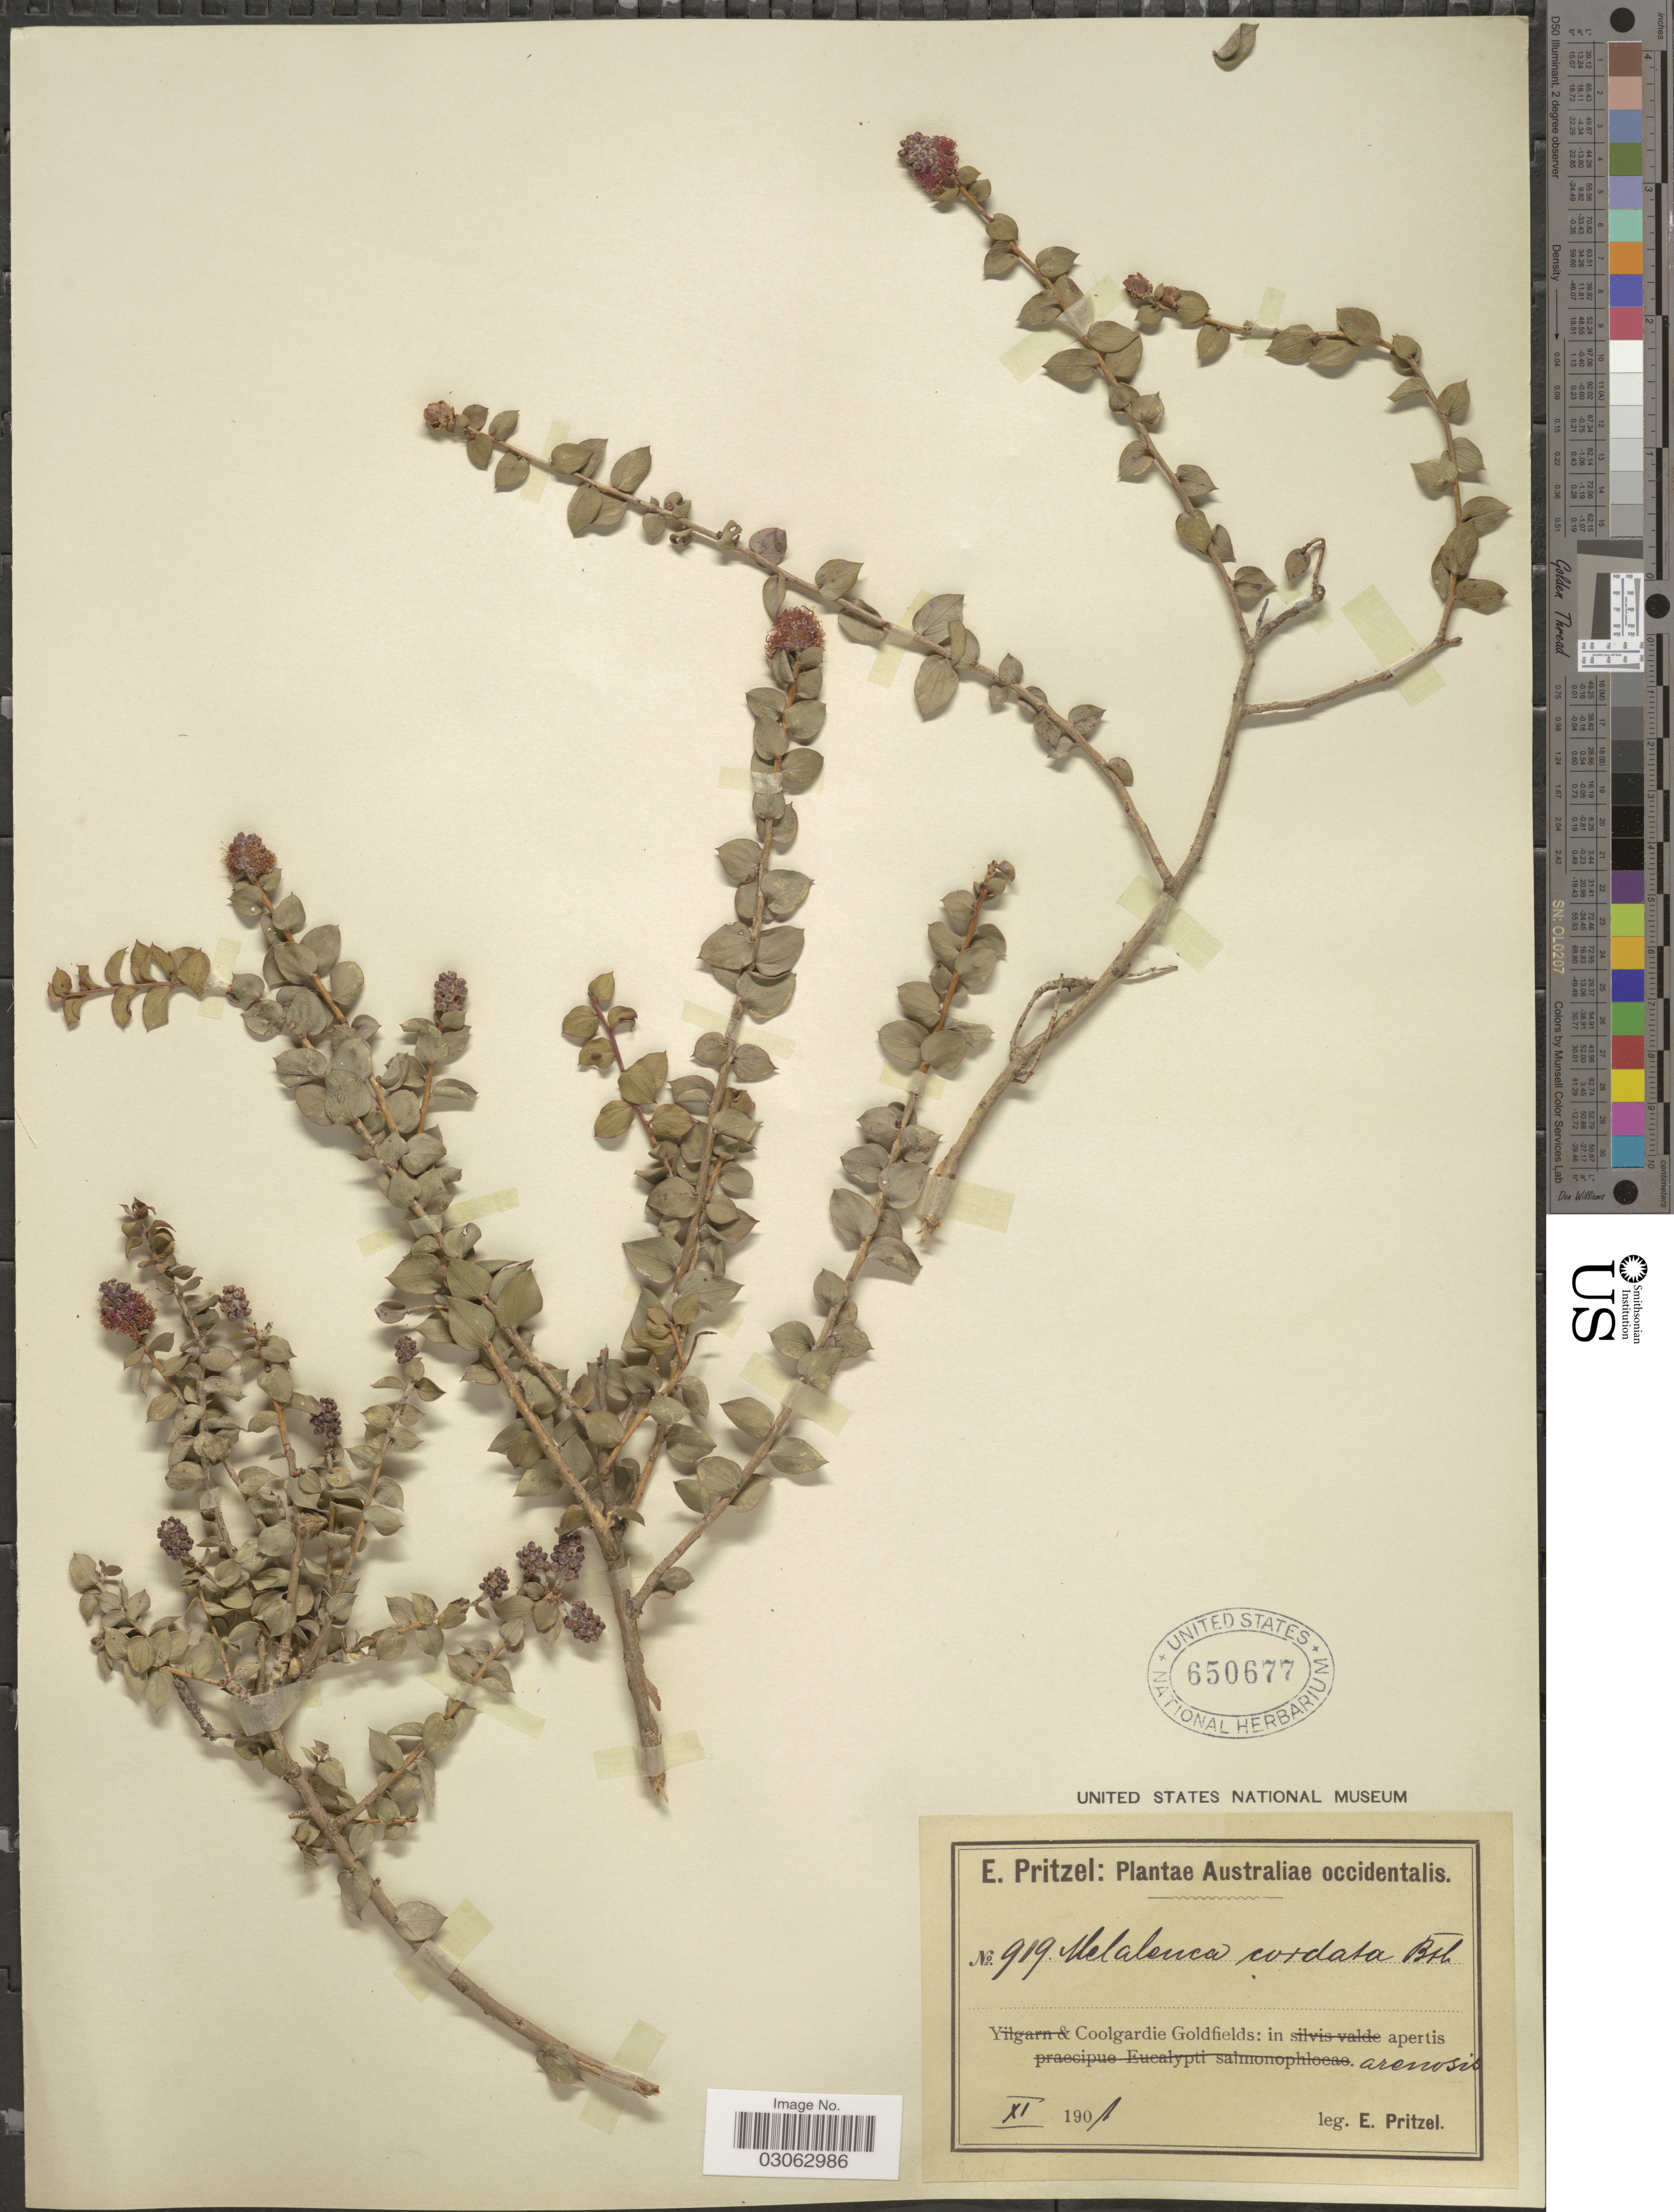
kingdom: Plantae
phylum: Tracheophyta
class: Magnoliopsida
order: Myrtales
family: Myrtaceae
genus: Melaleuca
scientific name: Melaleuca cordata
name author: Turcz.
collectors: E. G. Pritzel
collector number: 919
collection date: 1901-11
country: Australia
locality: Australiae occidentalis. Coolgardie Goldfields: in apertis arenosis.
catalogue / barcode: US 650677